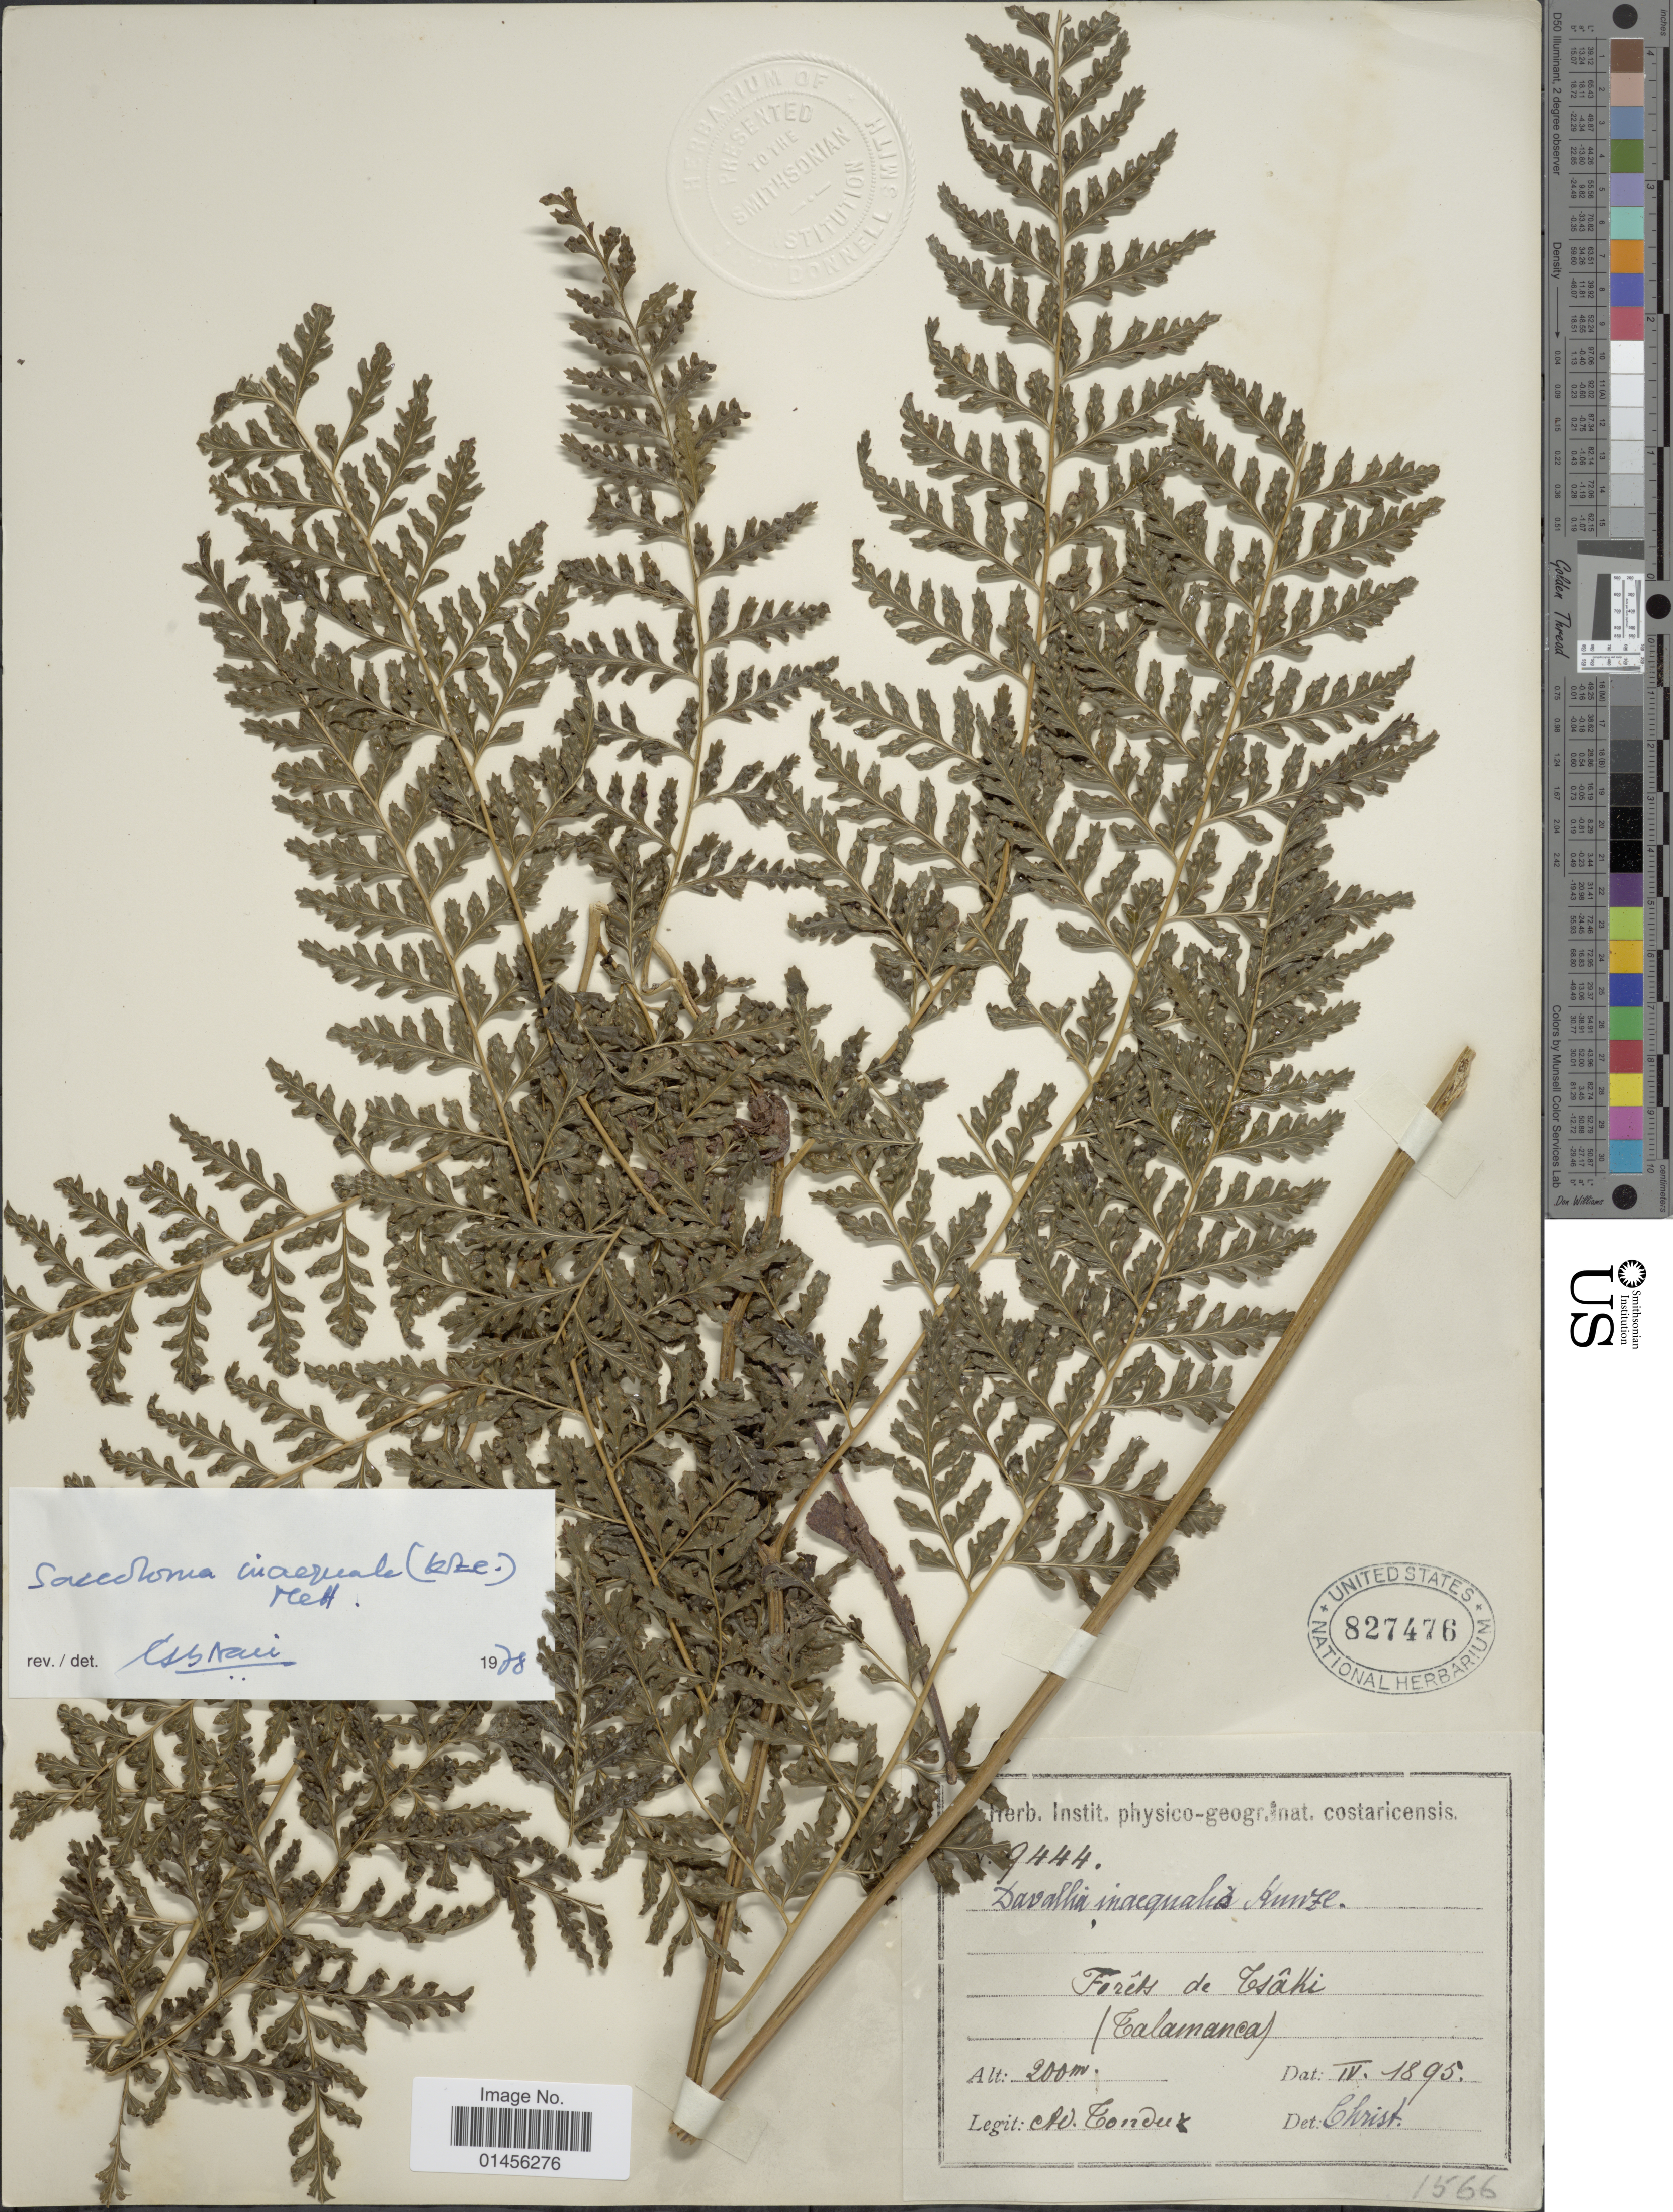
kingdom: Plantae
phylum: Tracheophyta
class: Polypodiopsida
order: Polypodiales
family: Saccolomataceae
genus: Saccoloma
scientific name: Saccoloma inaequale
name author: (Kunze) Mett.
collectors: A. Tonduz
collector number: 9444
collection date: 1895-04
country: Costa Rica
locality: Forêts de Tsâki, (Talamanca)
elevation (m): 200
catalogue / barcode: US 727476